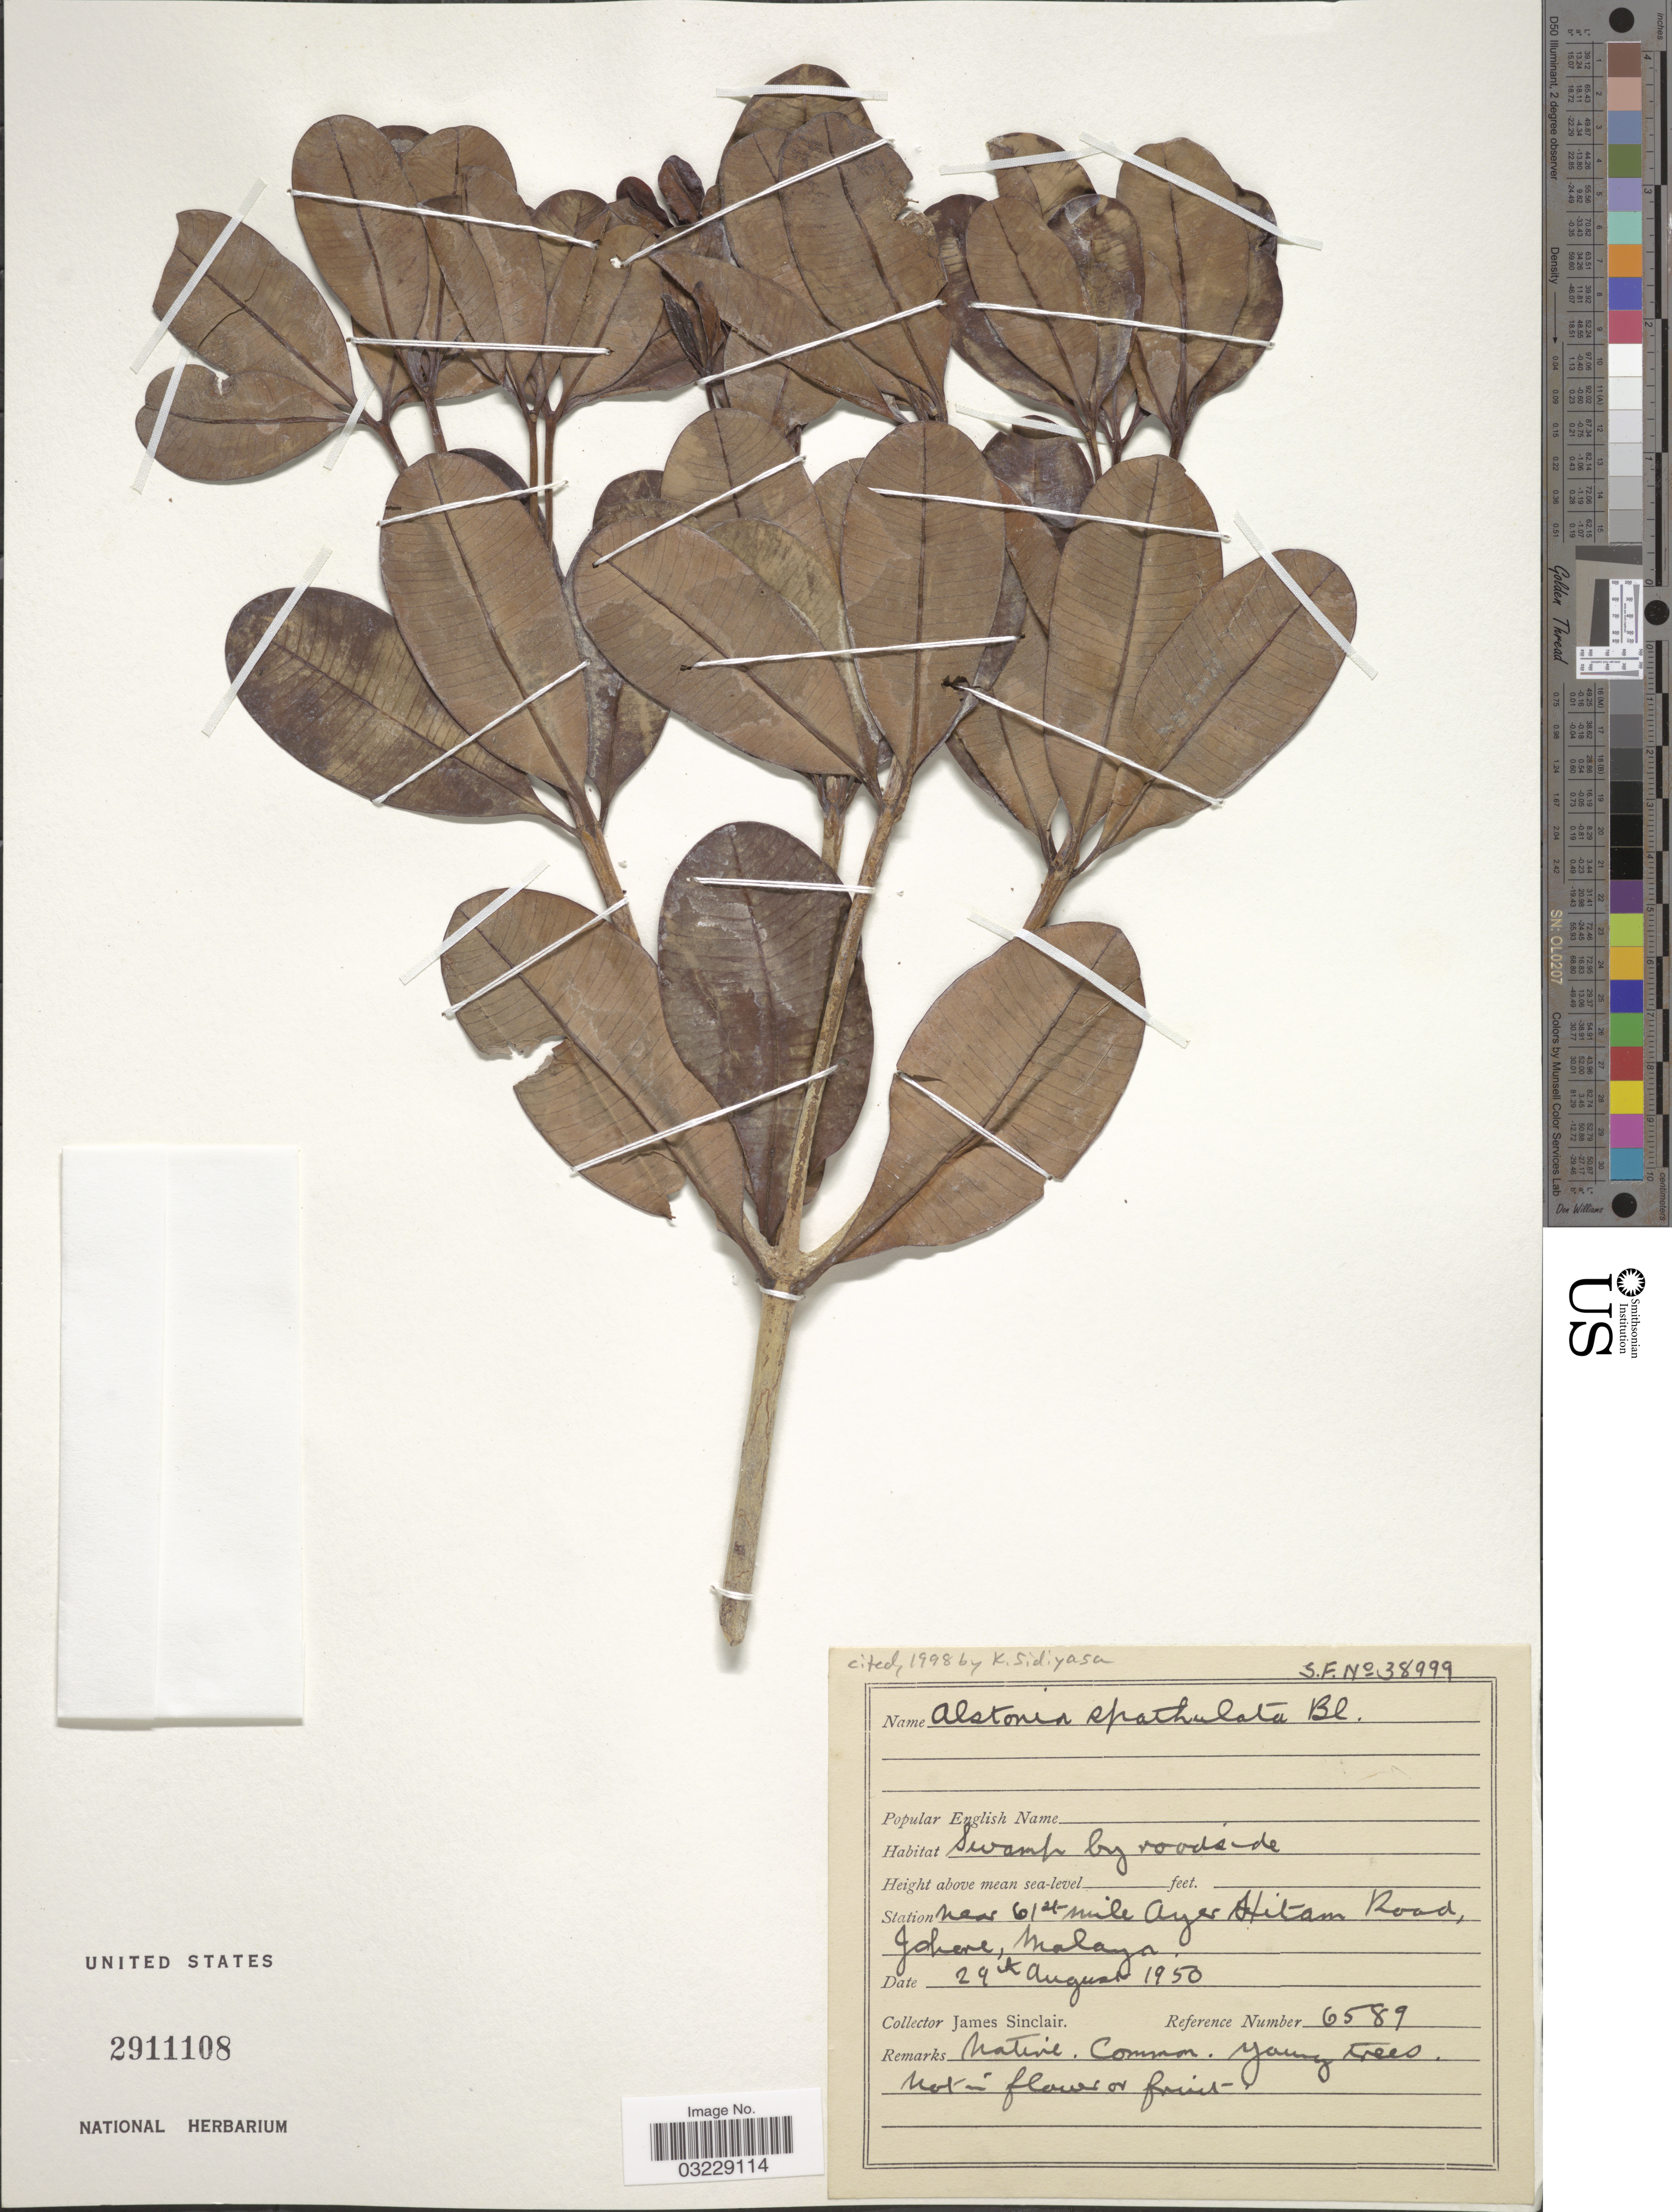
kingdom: Plantae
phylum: Tracheophyta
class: Magnoliopsida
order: Gentianales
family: Apocynaceae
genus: Alstonia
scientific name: Alstonia spathulata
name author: Blume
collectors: J. Sinclair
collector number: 6589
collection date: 1950-08-29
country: Malaysia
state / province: Johor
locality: Station near 61st mile Ayer Hitam Road, Johore, Malaya.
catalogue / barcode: US 2911108